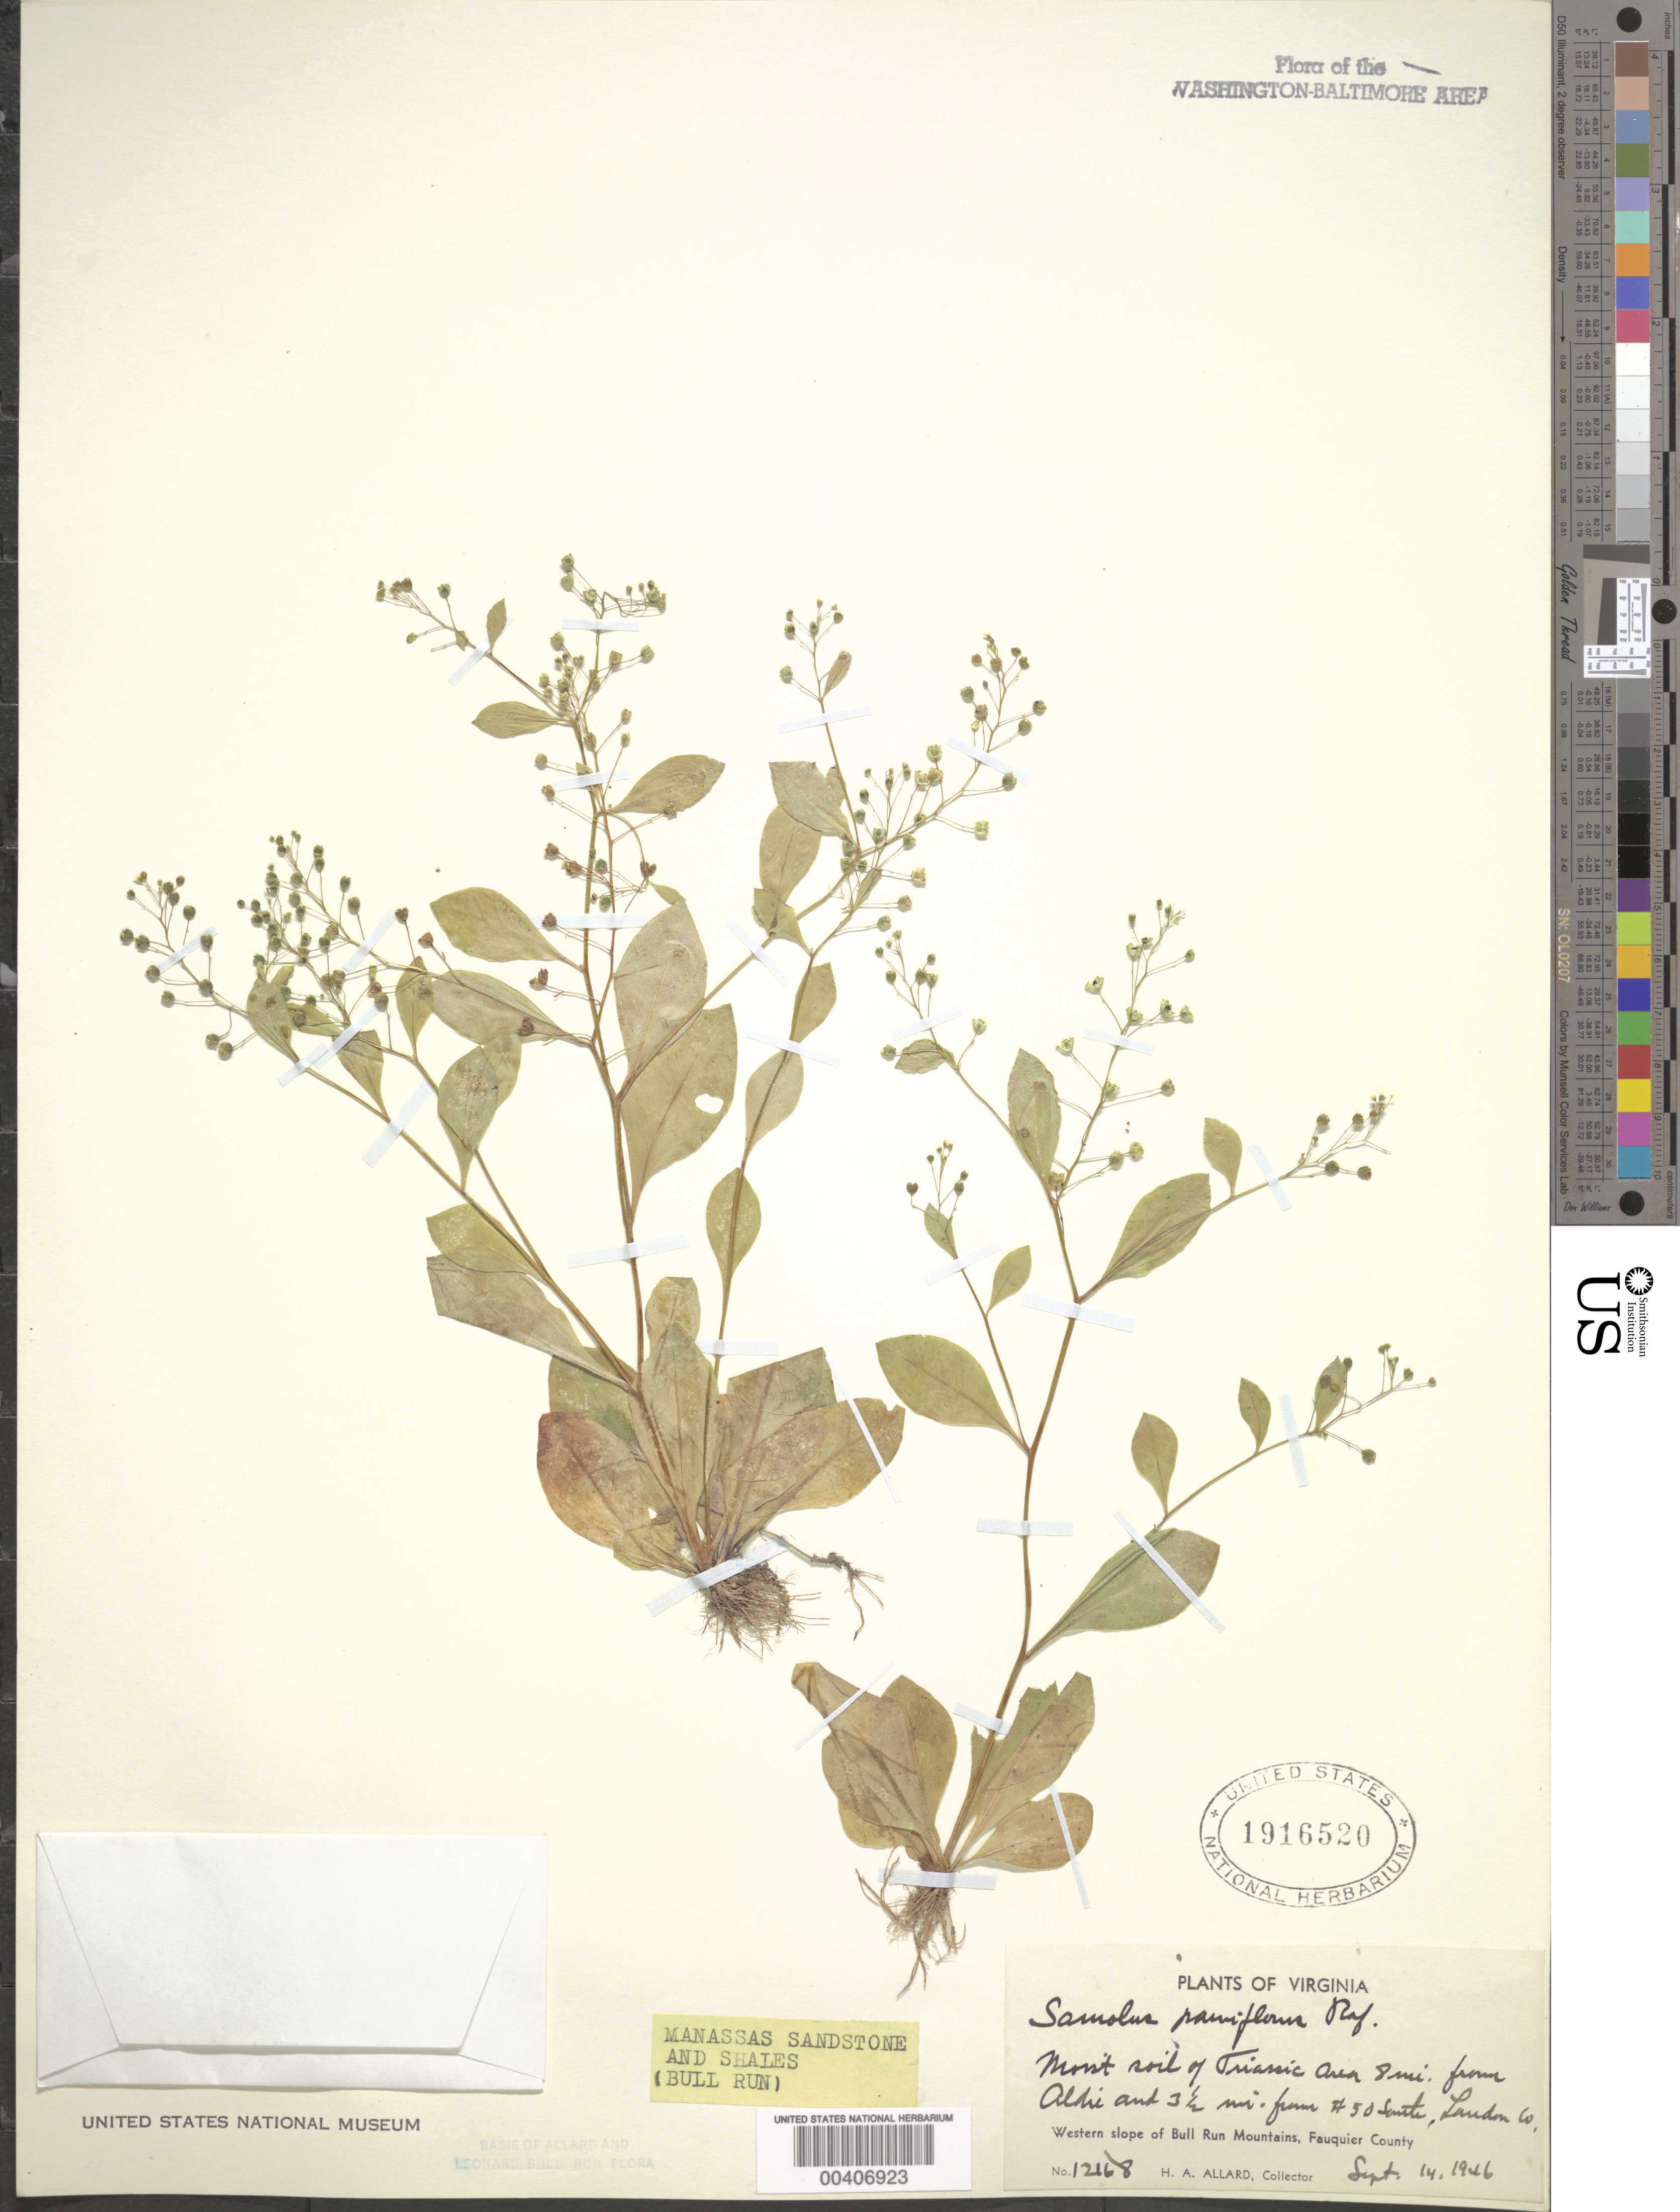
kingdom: Plantae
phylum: Tracheophyta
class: Magnoliopsida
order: Ericales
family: Primulaceae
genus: Samolus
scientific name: Samolus parviflorus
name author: Raf.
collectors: H. A. Allard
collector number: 12168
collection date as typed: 14 Sep 1946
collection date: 1946-09-14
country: United States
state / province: Virginia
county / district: Loudoun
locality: Aldie vicinity near Route 50 on 616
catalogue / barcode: US 1916520